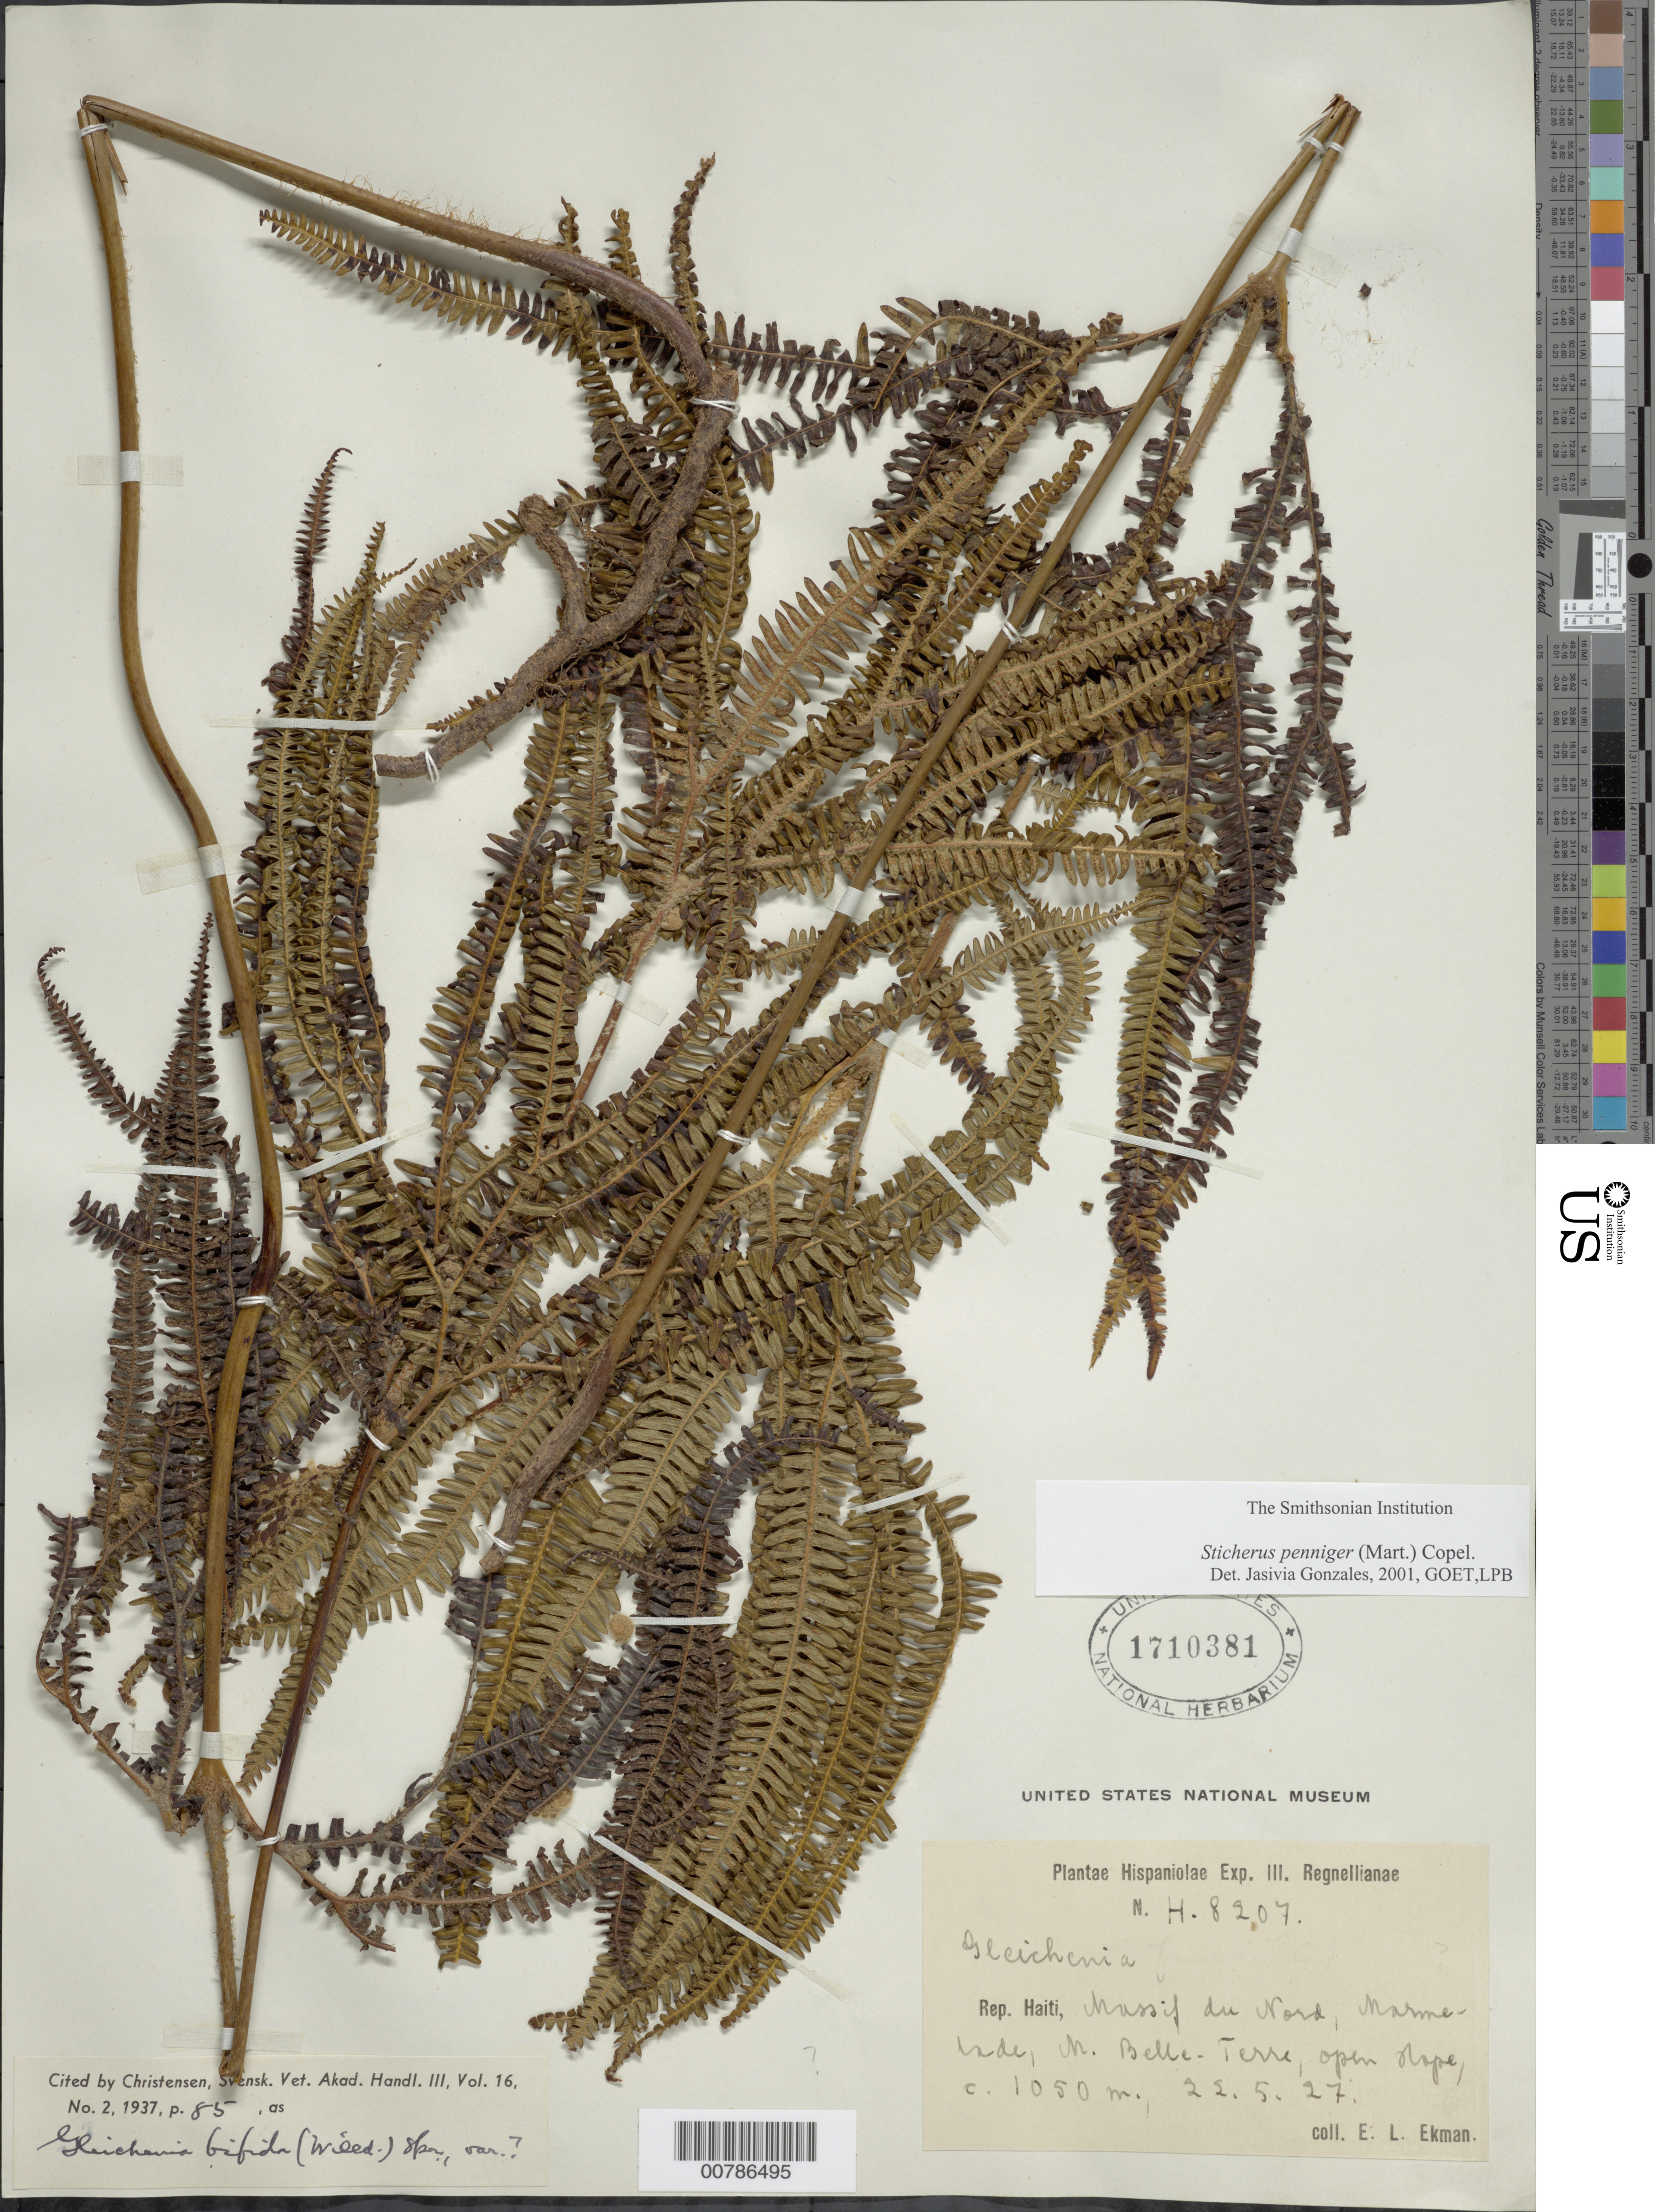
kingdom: Plantae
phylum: Tracheophyta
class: Polypodiopsida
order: Gleicheniales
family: Gleicheniaceae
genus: Sticherus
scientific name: Sticherus pruinosus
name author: (Mart.) Ching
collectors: E. L. Ekman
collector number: H 8207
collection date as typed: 22 May 1927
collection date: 1927-05-22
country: Haiti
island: Hispaniola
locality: Massif du Nord, Marmelade, M. Belle-Terre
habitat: Open slope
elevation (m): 1050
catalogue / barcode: US 1710381